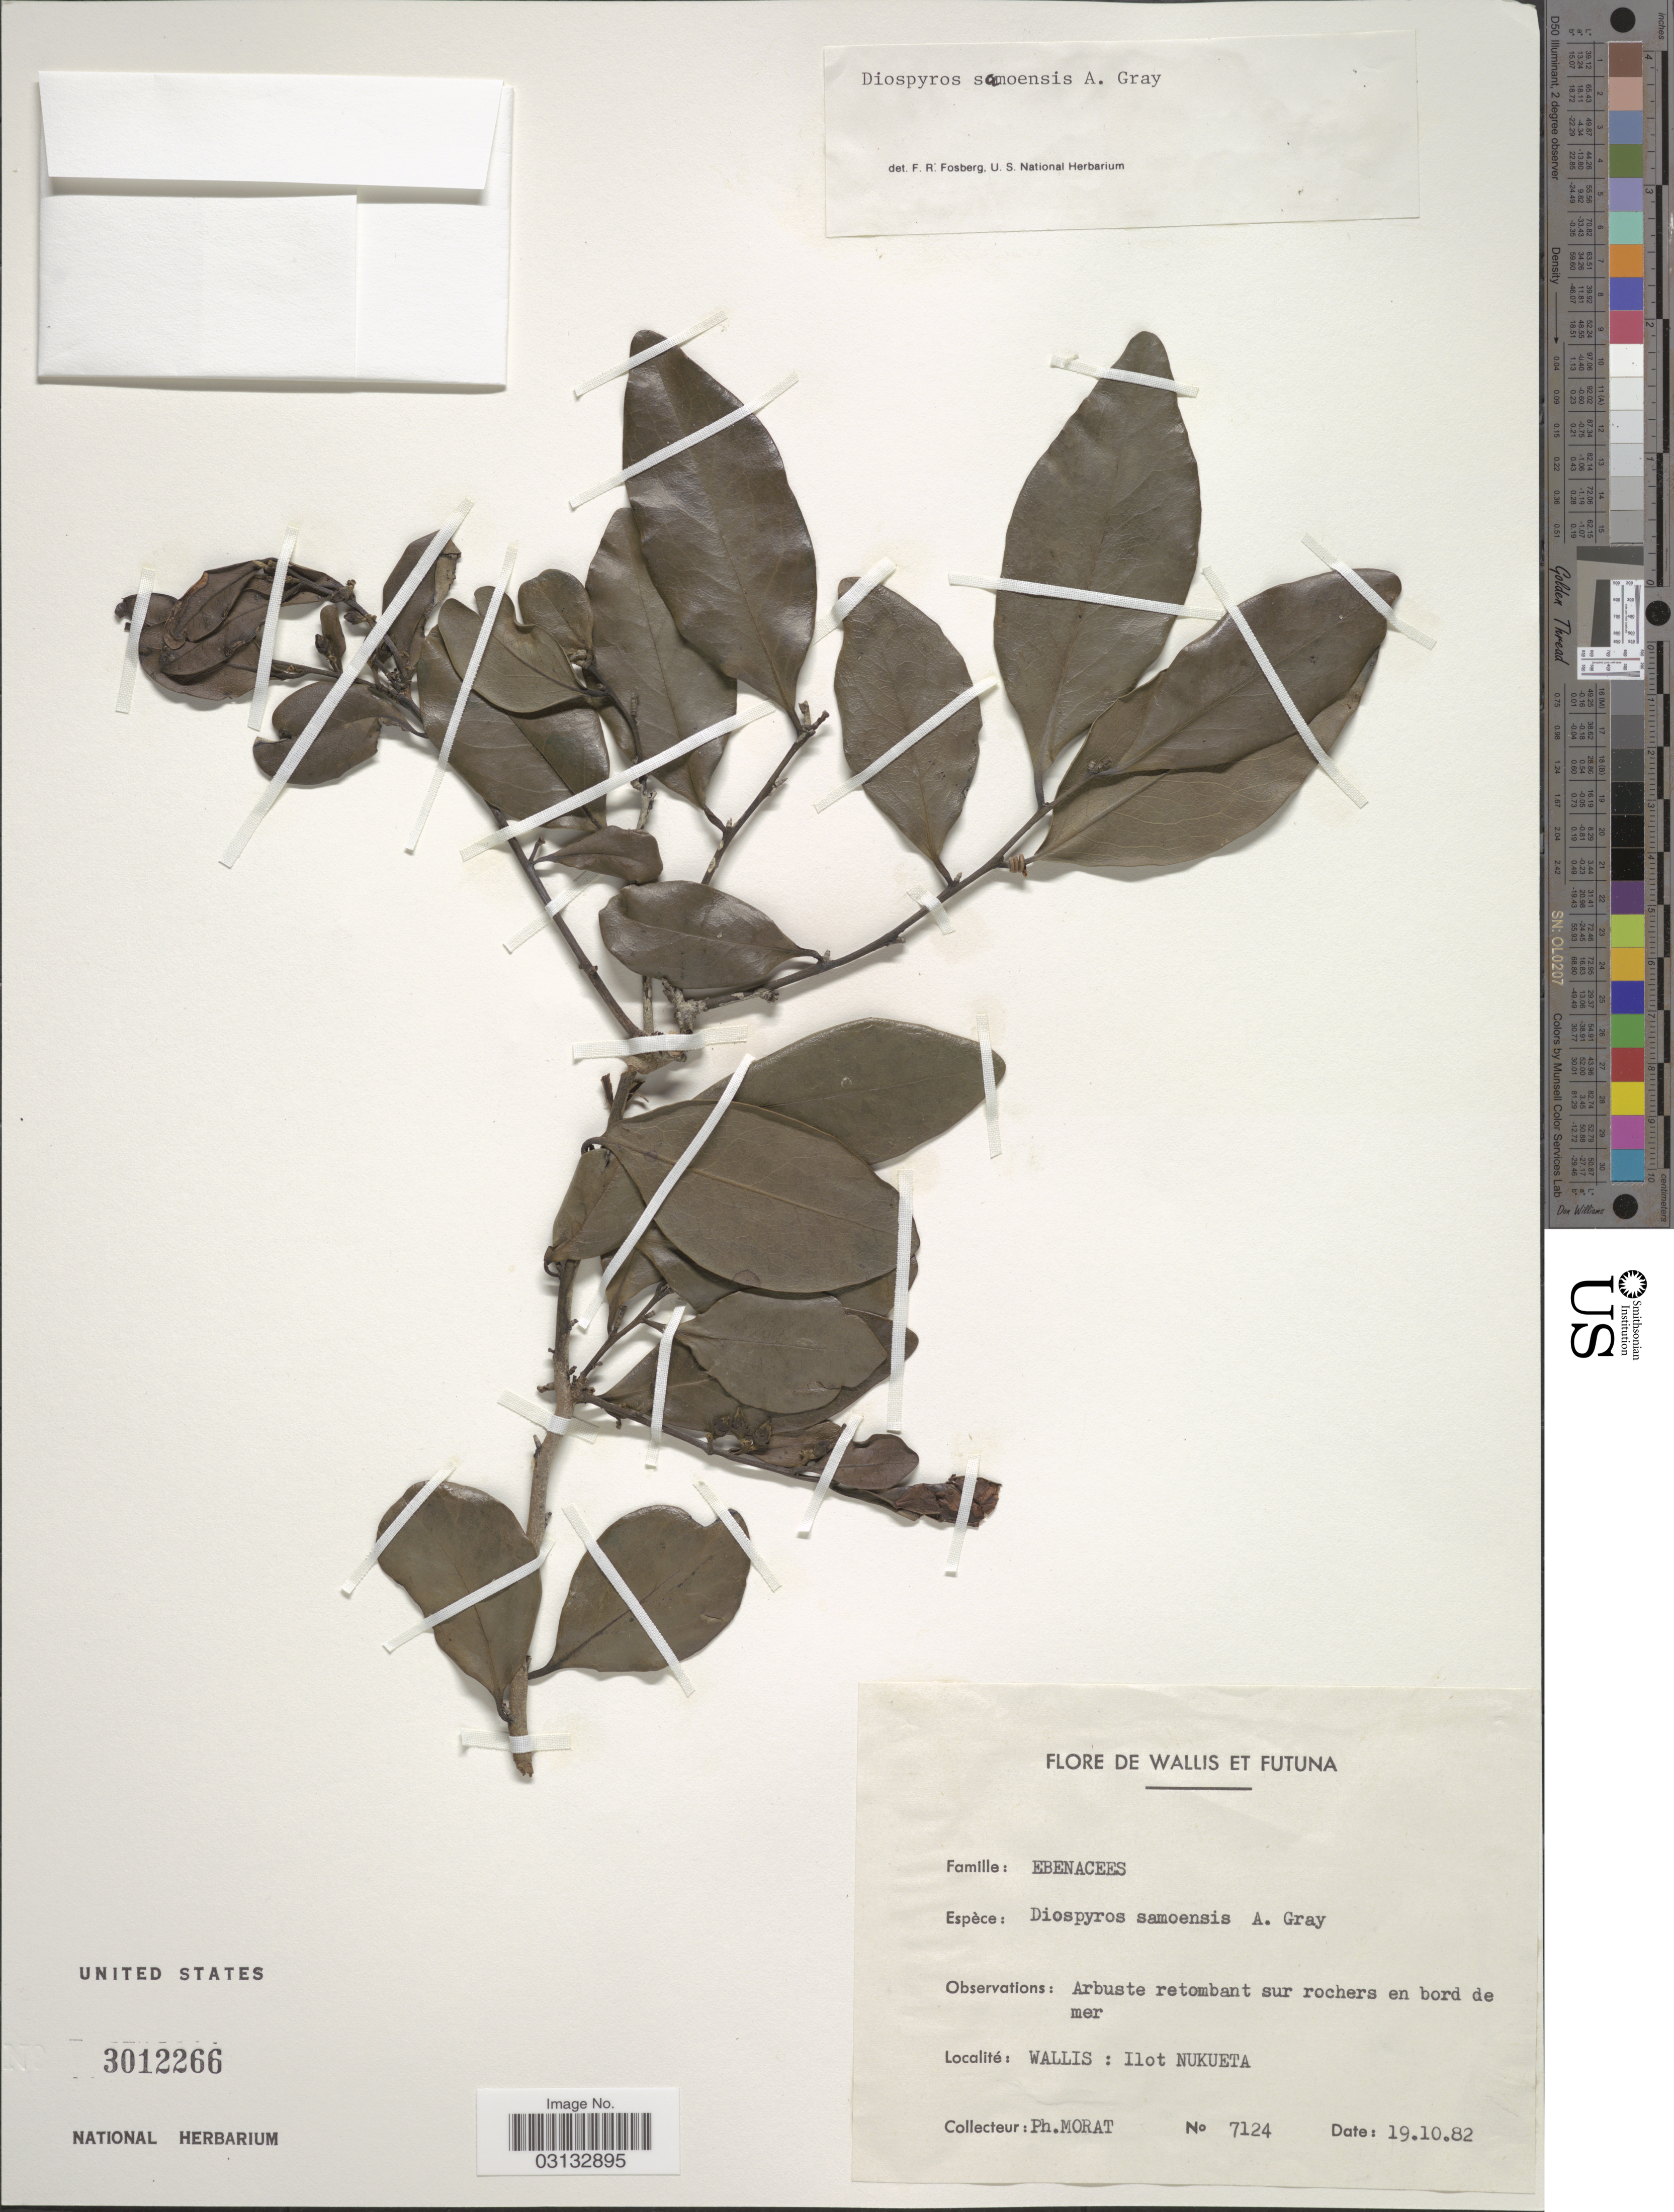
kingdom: Plantae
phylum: Tracheophyta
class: Magnoliopsida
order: Ericales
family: Ebenaceae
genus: Diospyros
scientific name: Diospyros samoensis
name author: A. Gray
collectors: P. Morat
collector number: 7124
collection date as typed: Transcribed d/m/y: 19/10/82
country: Wallis and Futuna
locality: Wallis: Ilot Nukueta.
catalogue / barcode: US 3012266